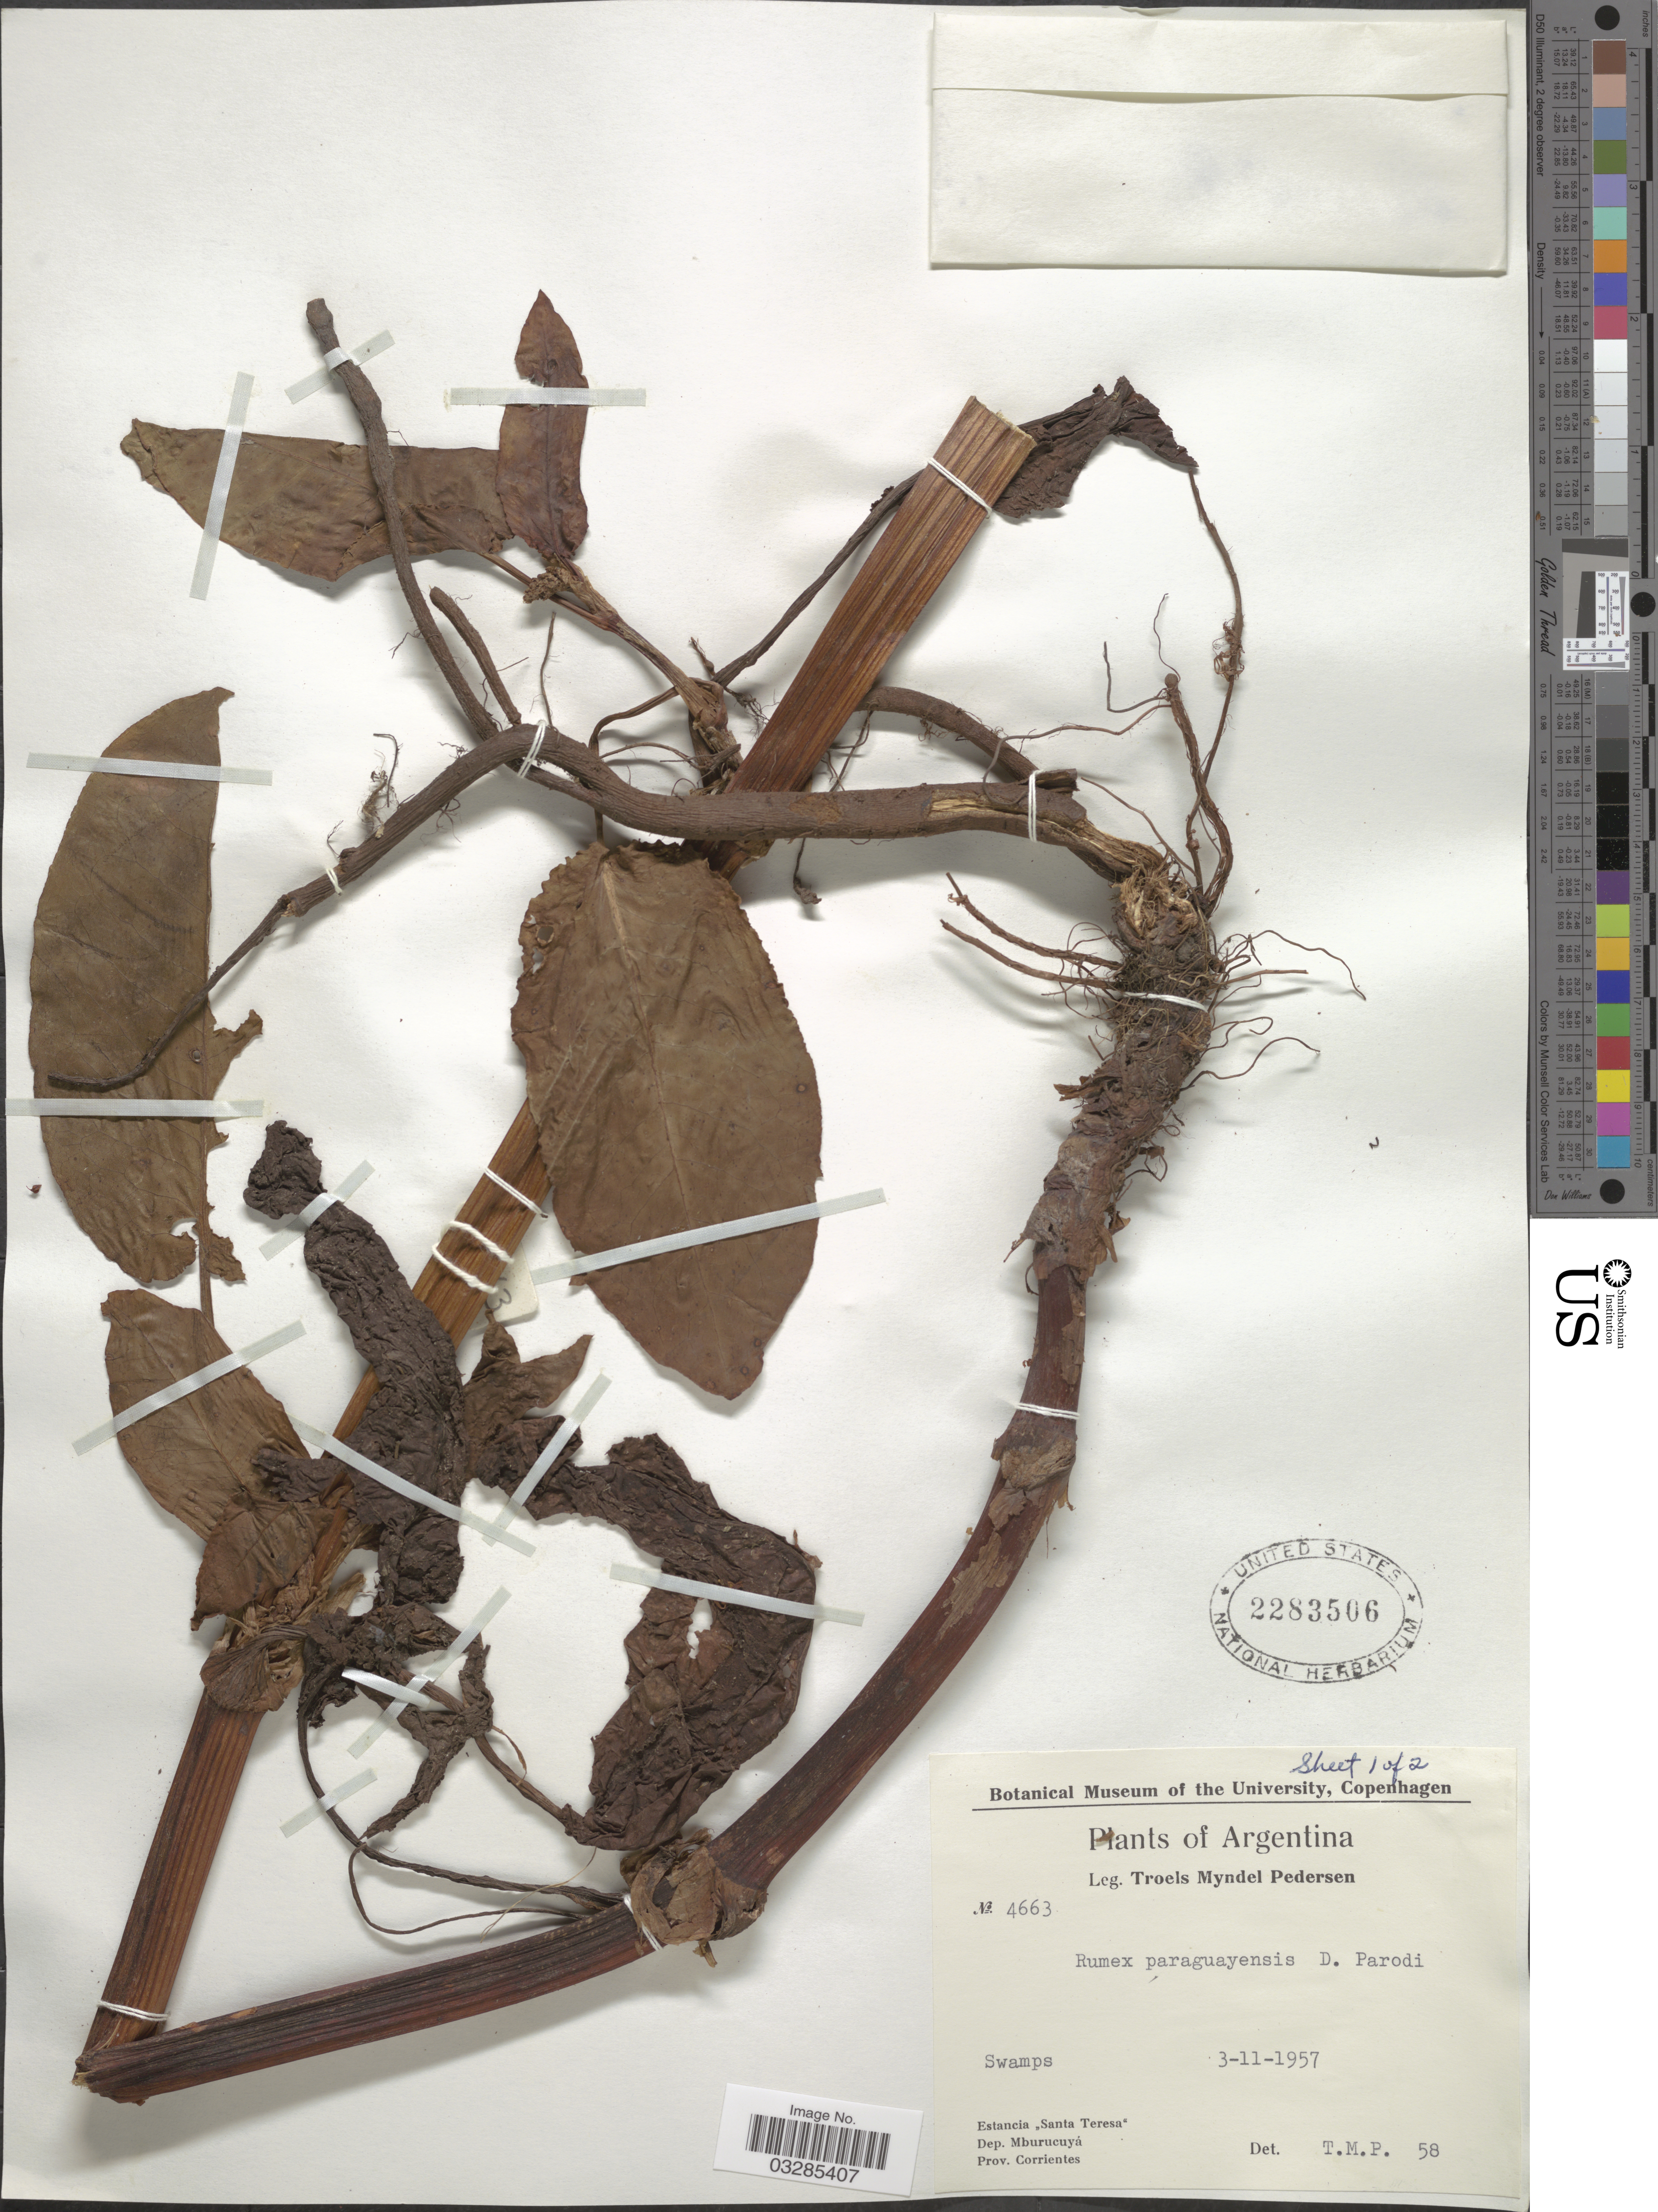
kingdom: Plantae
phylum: Tracheophyta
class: Magnoliopsida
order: Caryophyllales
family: Polygonaceae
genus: Rumex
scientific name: Rumex paraguayensis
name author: Parodi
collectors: T. Pederson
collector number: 4663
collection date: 1957-11-03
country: Argentina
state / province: Corrientes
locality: Estancia "Santa Teresa". Dep. Mburucuyá.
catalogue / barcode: US 2283506